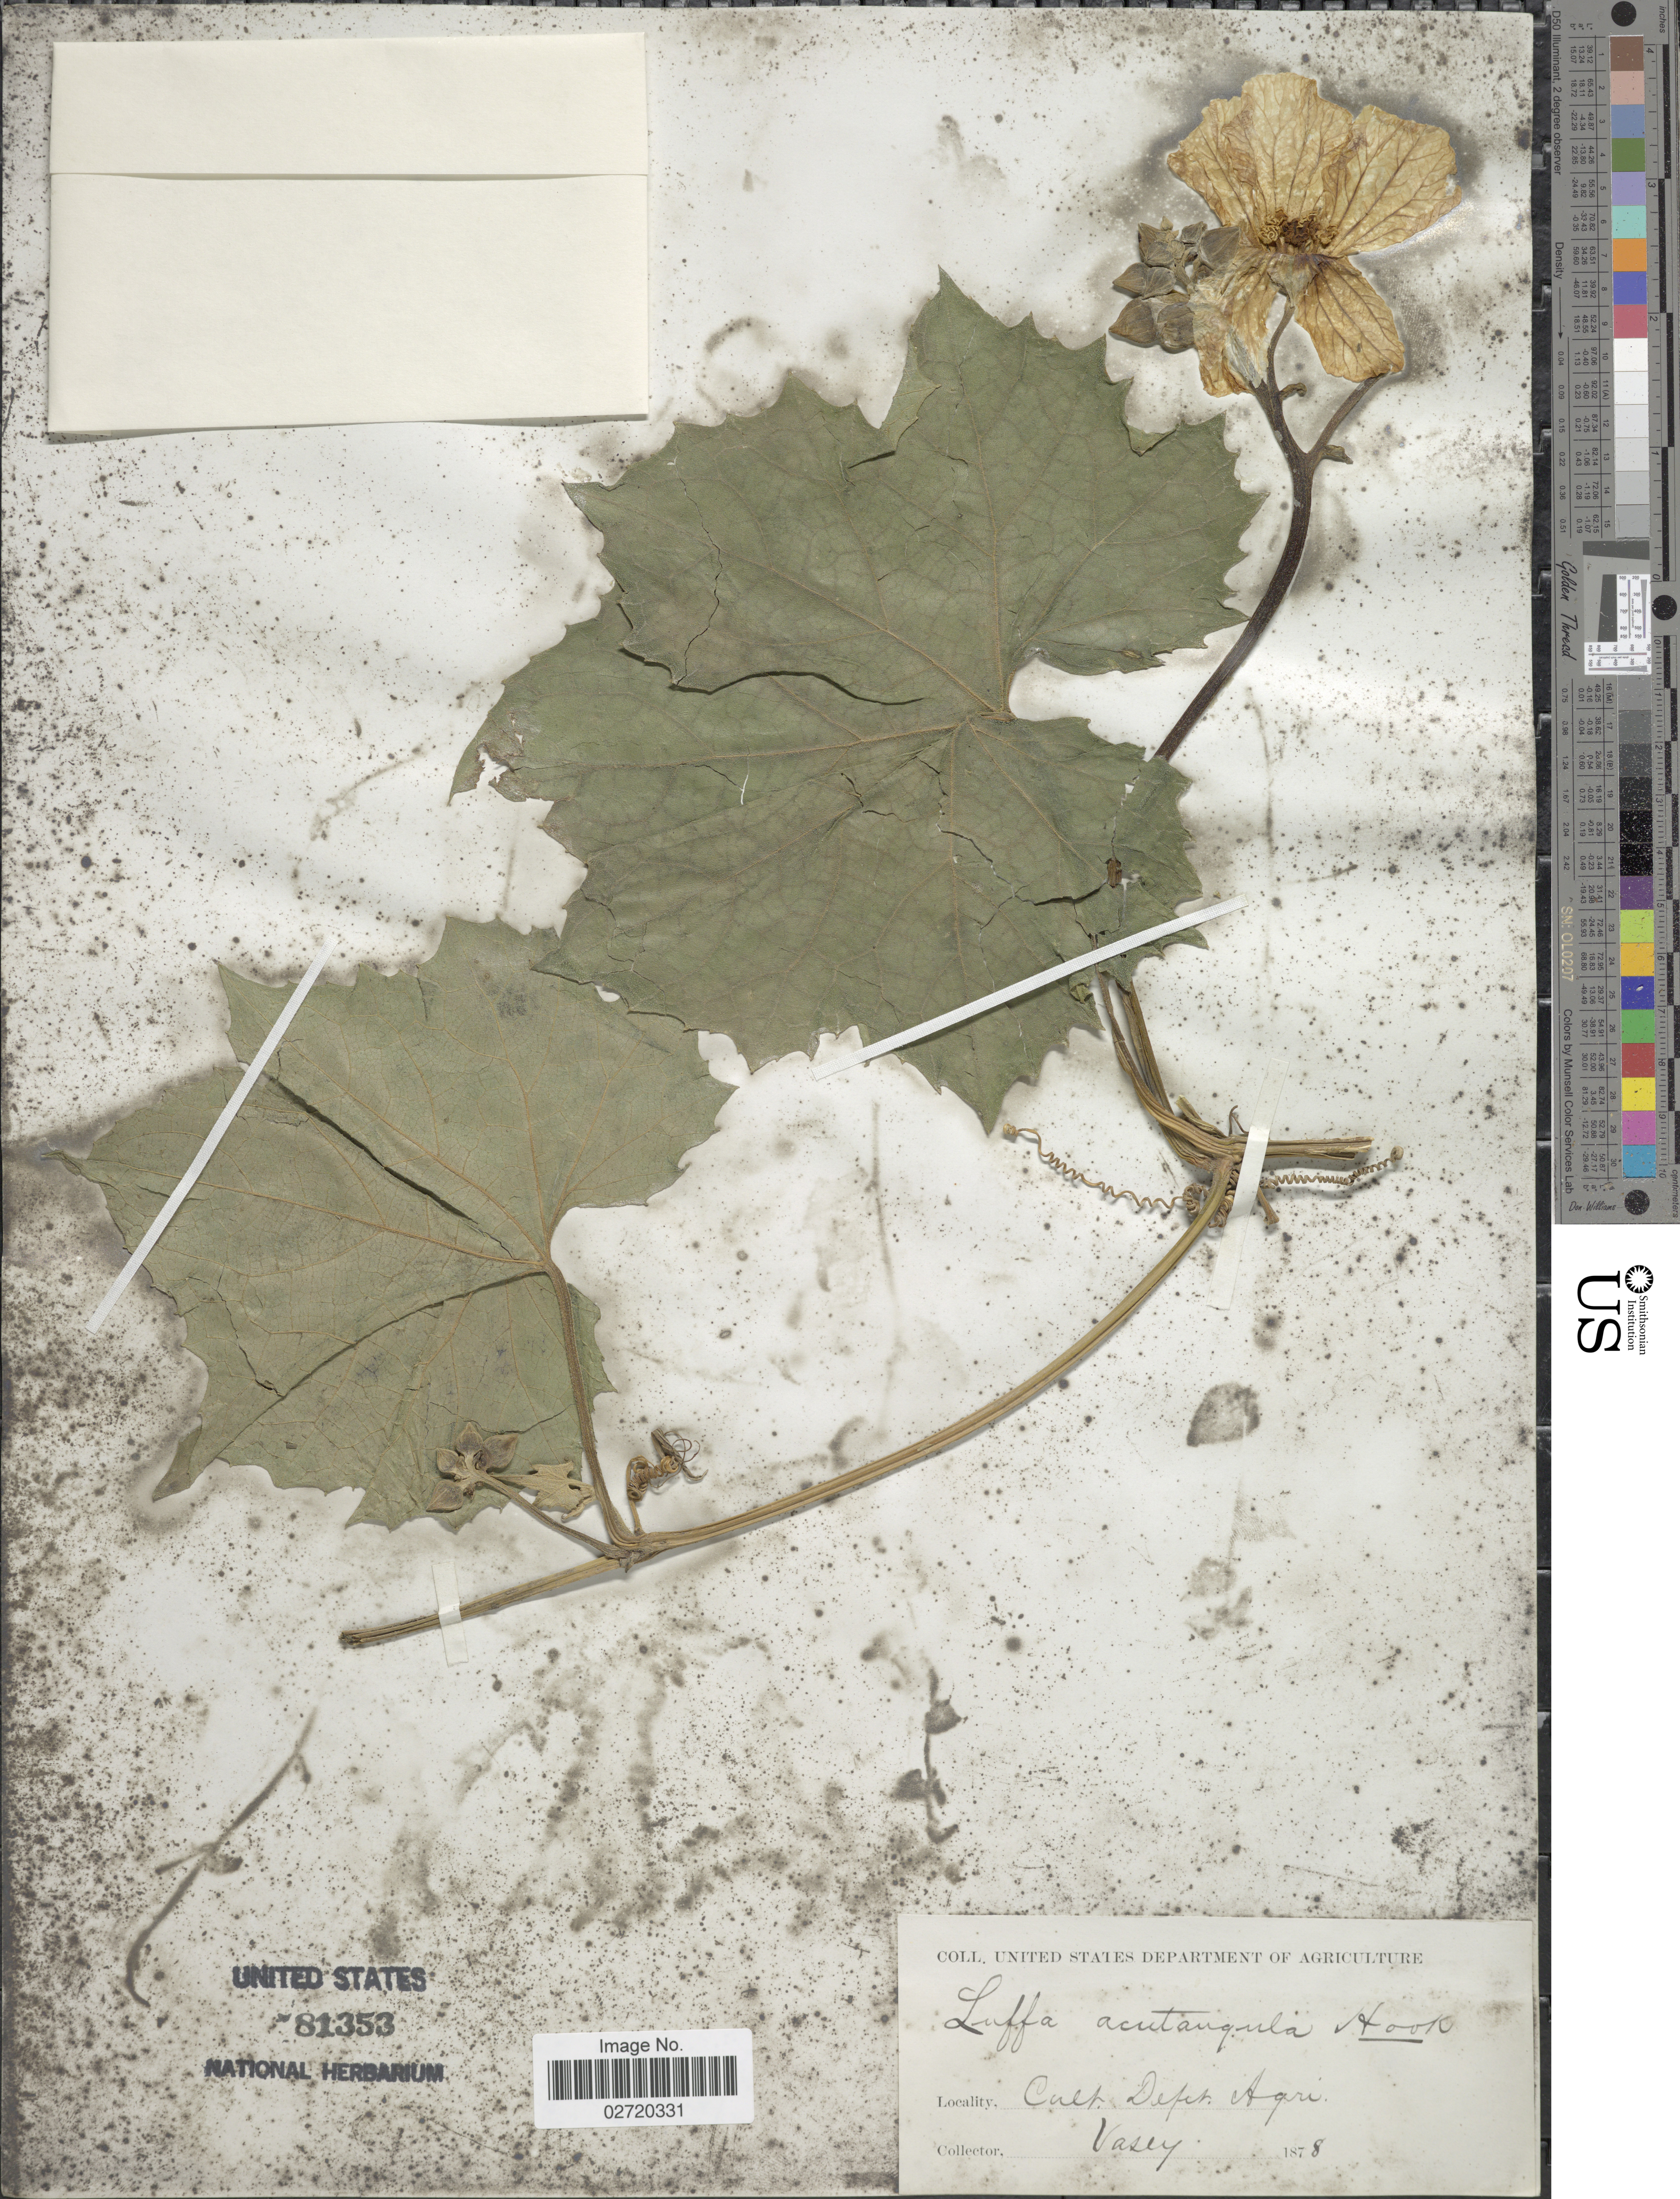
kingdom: Plantae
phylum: Tracheophyta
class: Magnoliopsida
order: Cucurbitales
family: Cucurbitaceae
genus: Luffa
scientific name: Luffa acutangula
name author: (L.) Roxb.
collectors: Vasey, --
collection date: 1878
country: United States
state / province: District of Columbia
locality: Cult. Dept. Agri. [United States Department of Agriculture]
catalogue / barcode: US 81353